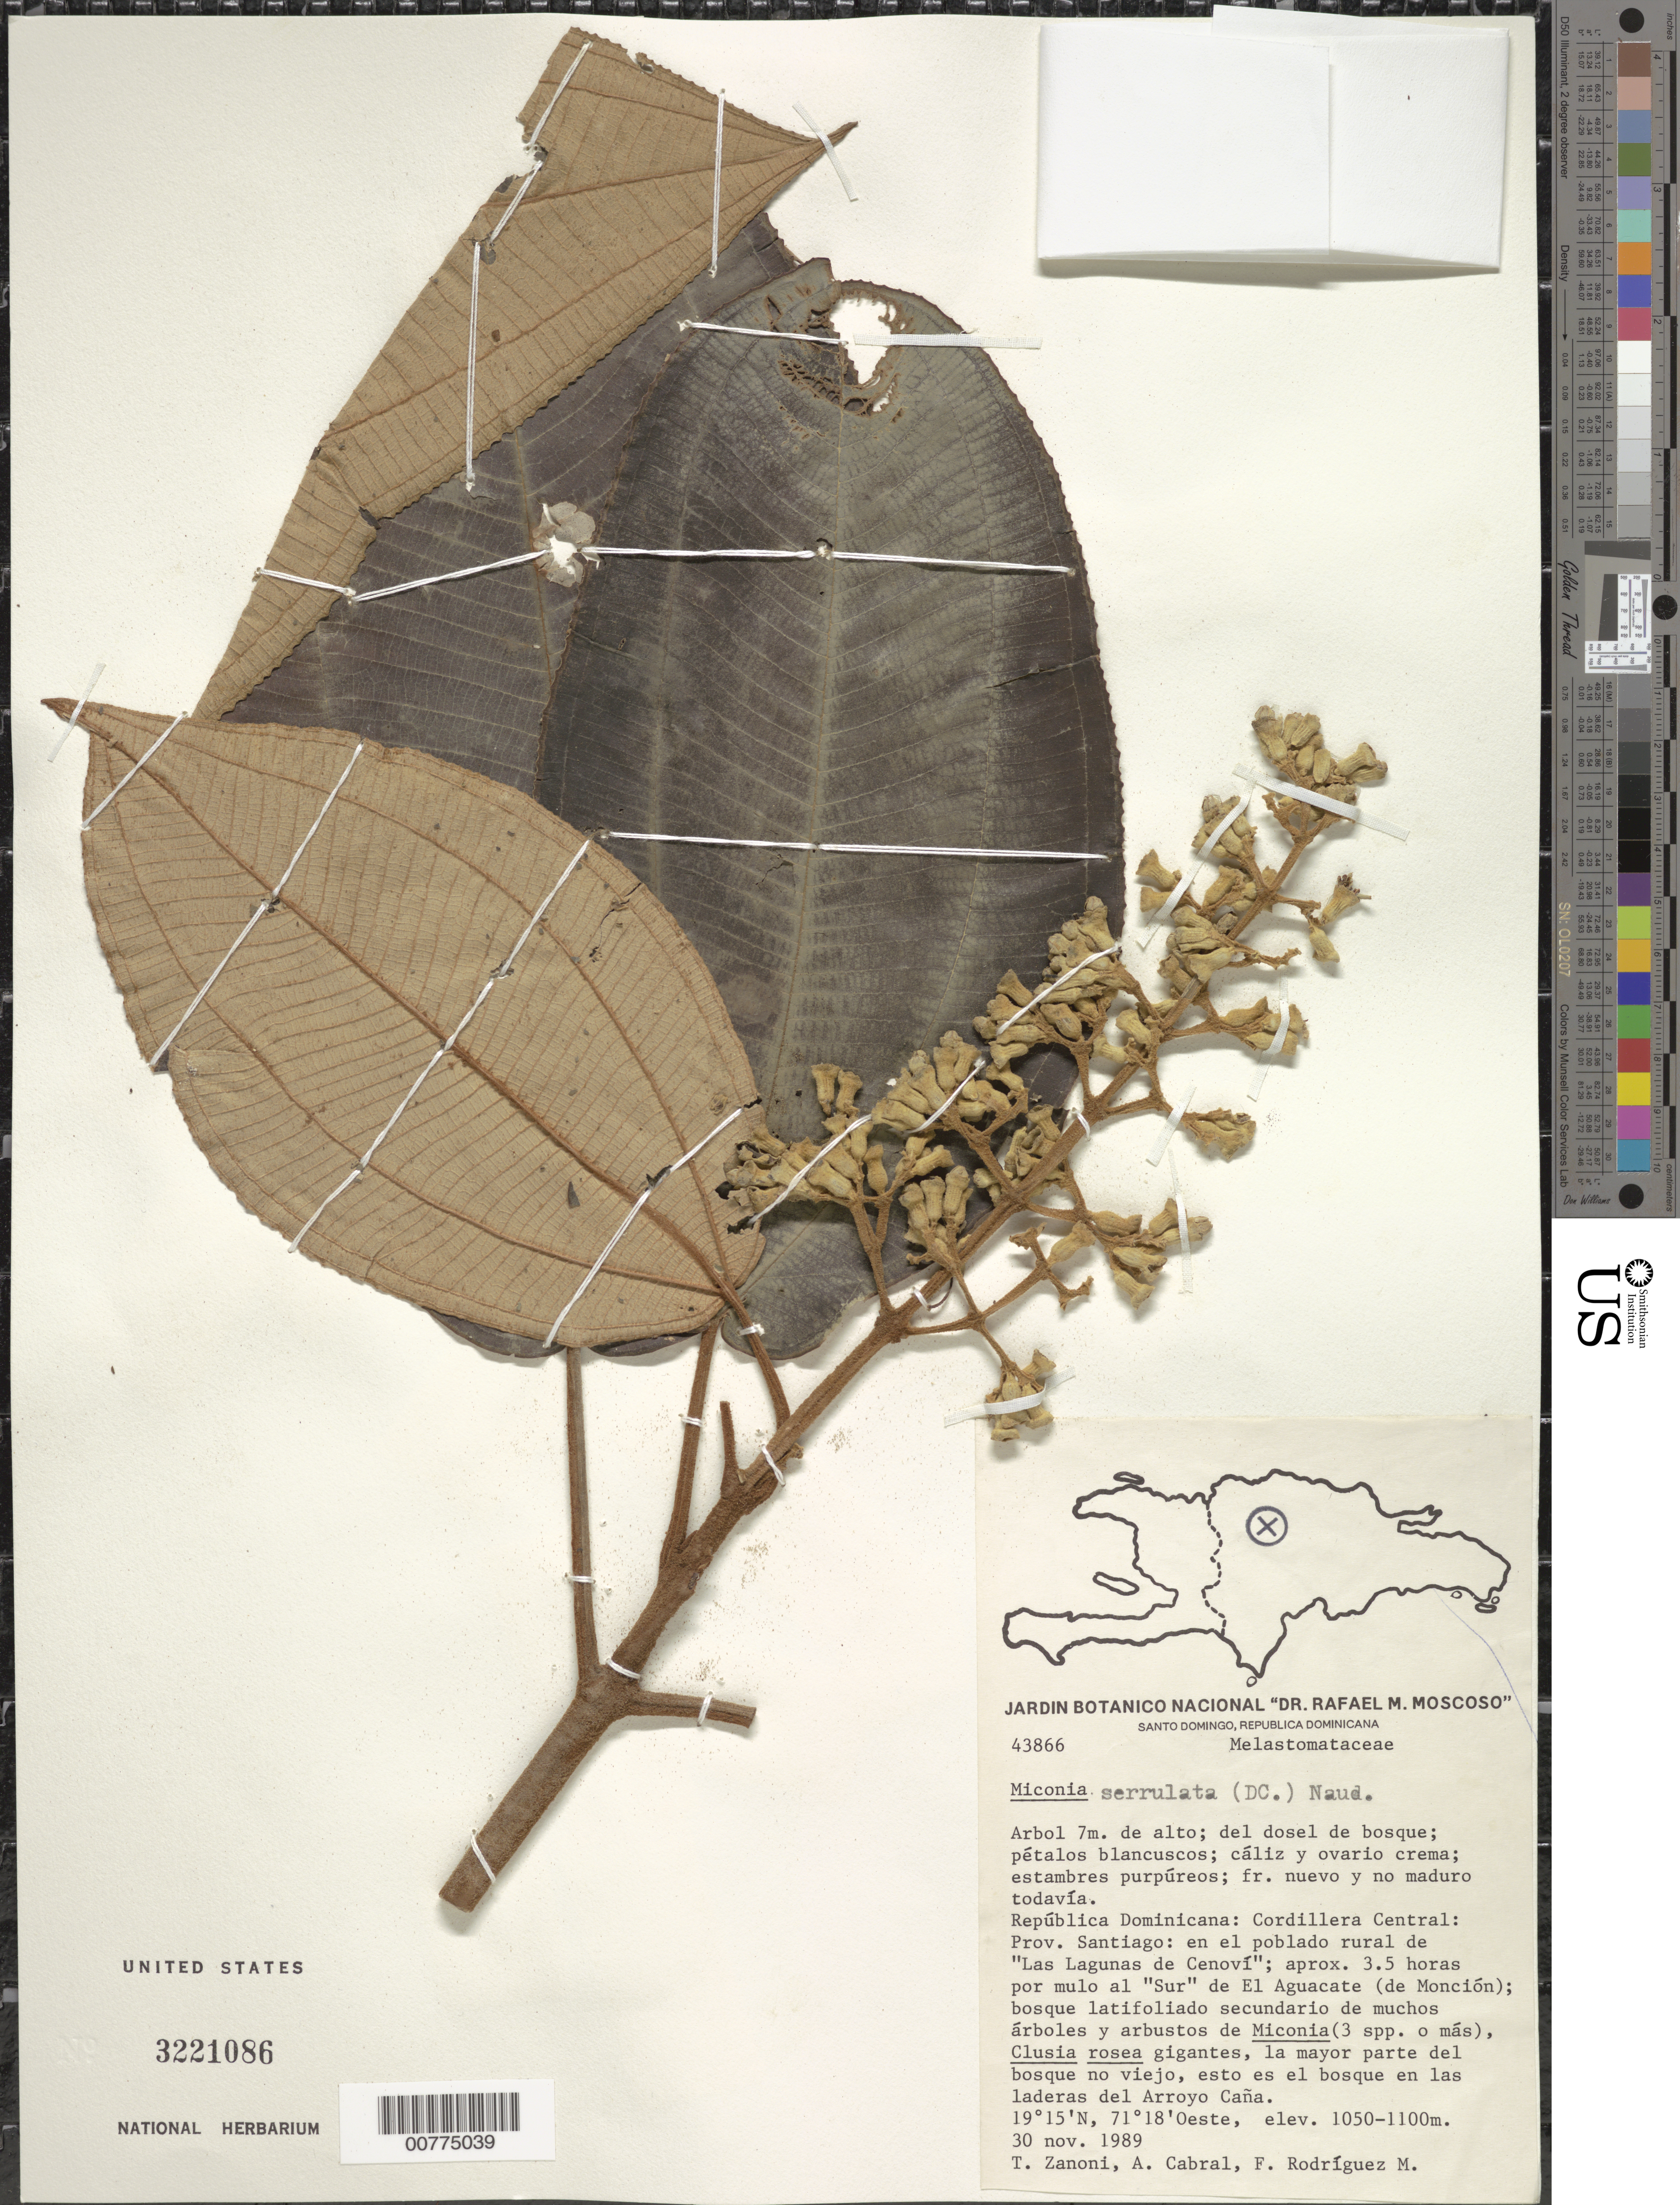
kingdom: Plantae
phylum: Tracheophyta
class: Magnoliopsida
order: Myrtales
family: Melastomataceae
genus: Miconia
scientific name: Miconia serrulata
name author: (DC.) Naudin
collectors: T. A. Zanoni, A. Cabral & F. Rodriguez M.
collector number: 43866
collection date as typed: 30 Nov 1989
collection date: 1989-11-30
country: Dominican Republic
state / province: Santiago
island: Hispaniola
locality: Cordillera Central, in rural village of "Las Lagunas de Cenoví", aprox. 3.5 hours by mule south of El Aguacate (of Monción), forest in hills of Arroyo Caña.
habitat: Secondary broadleaf forest, much trees and shrubs of Miconia (3spp.or more),giants Clusia rosea, most part of forest not old.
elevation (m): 1050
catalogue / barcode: US 3221086